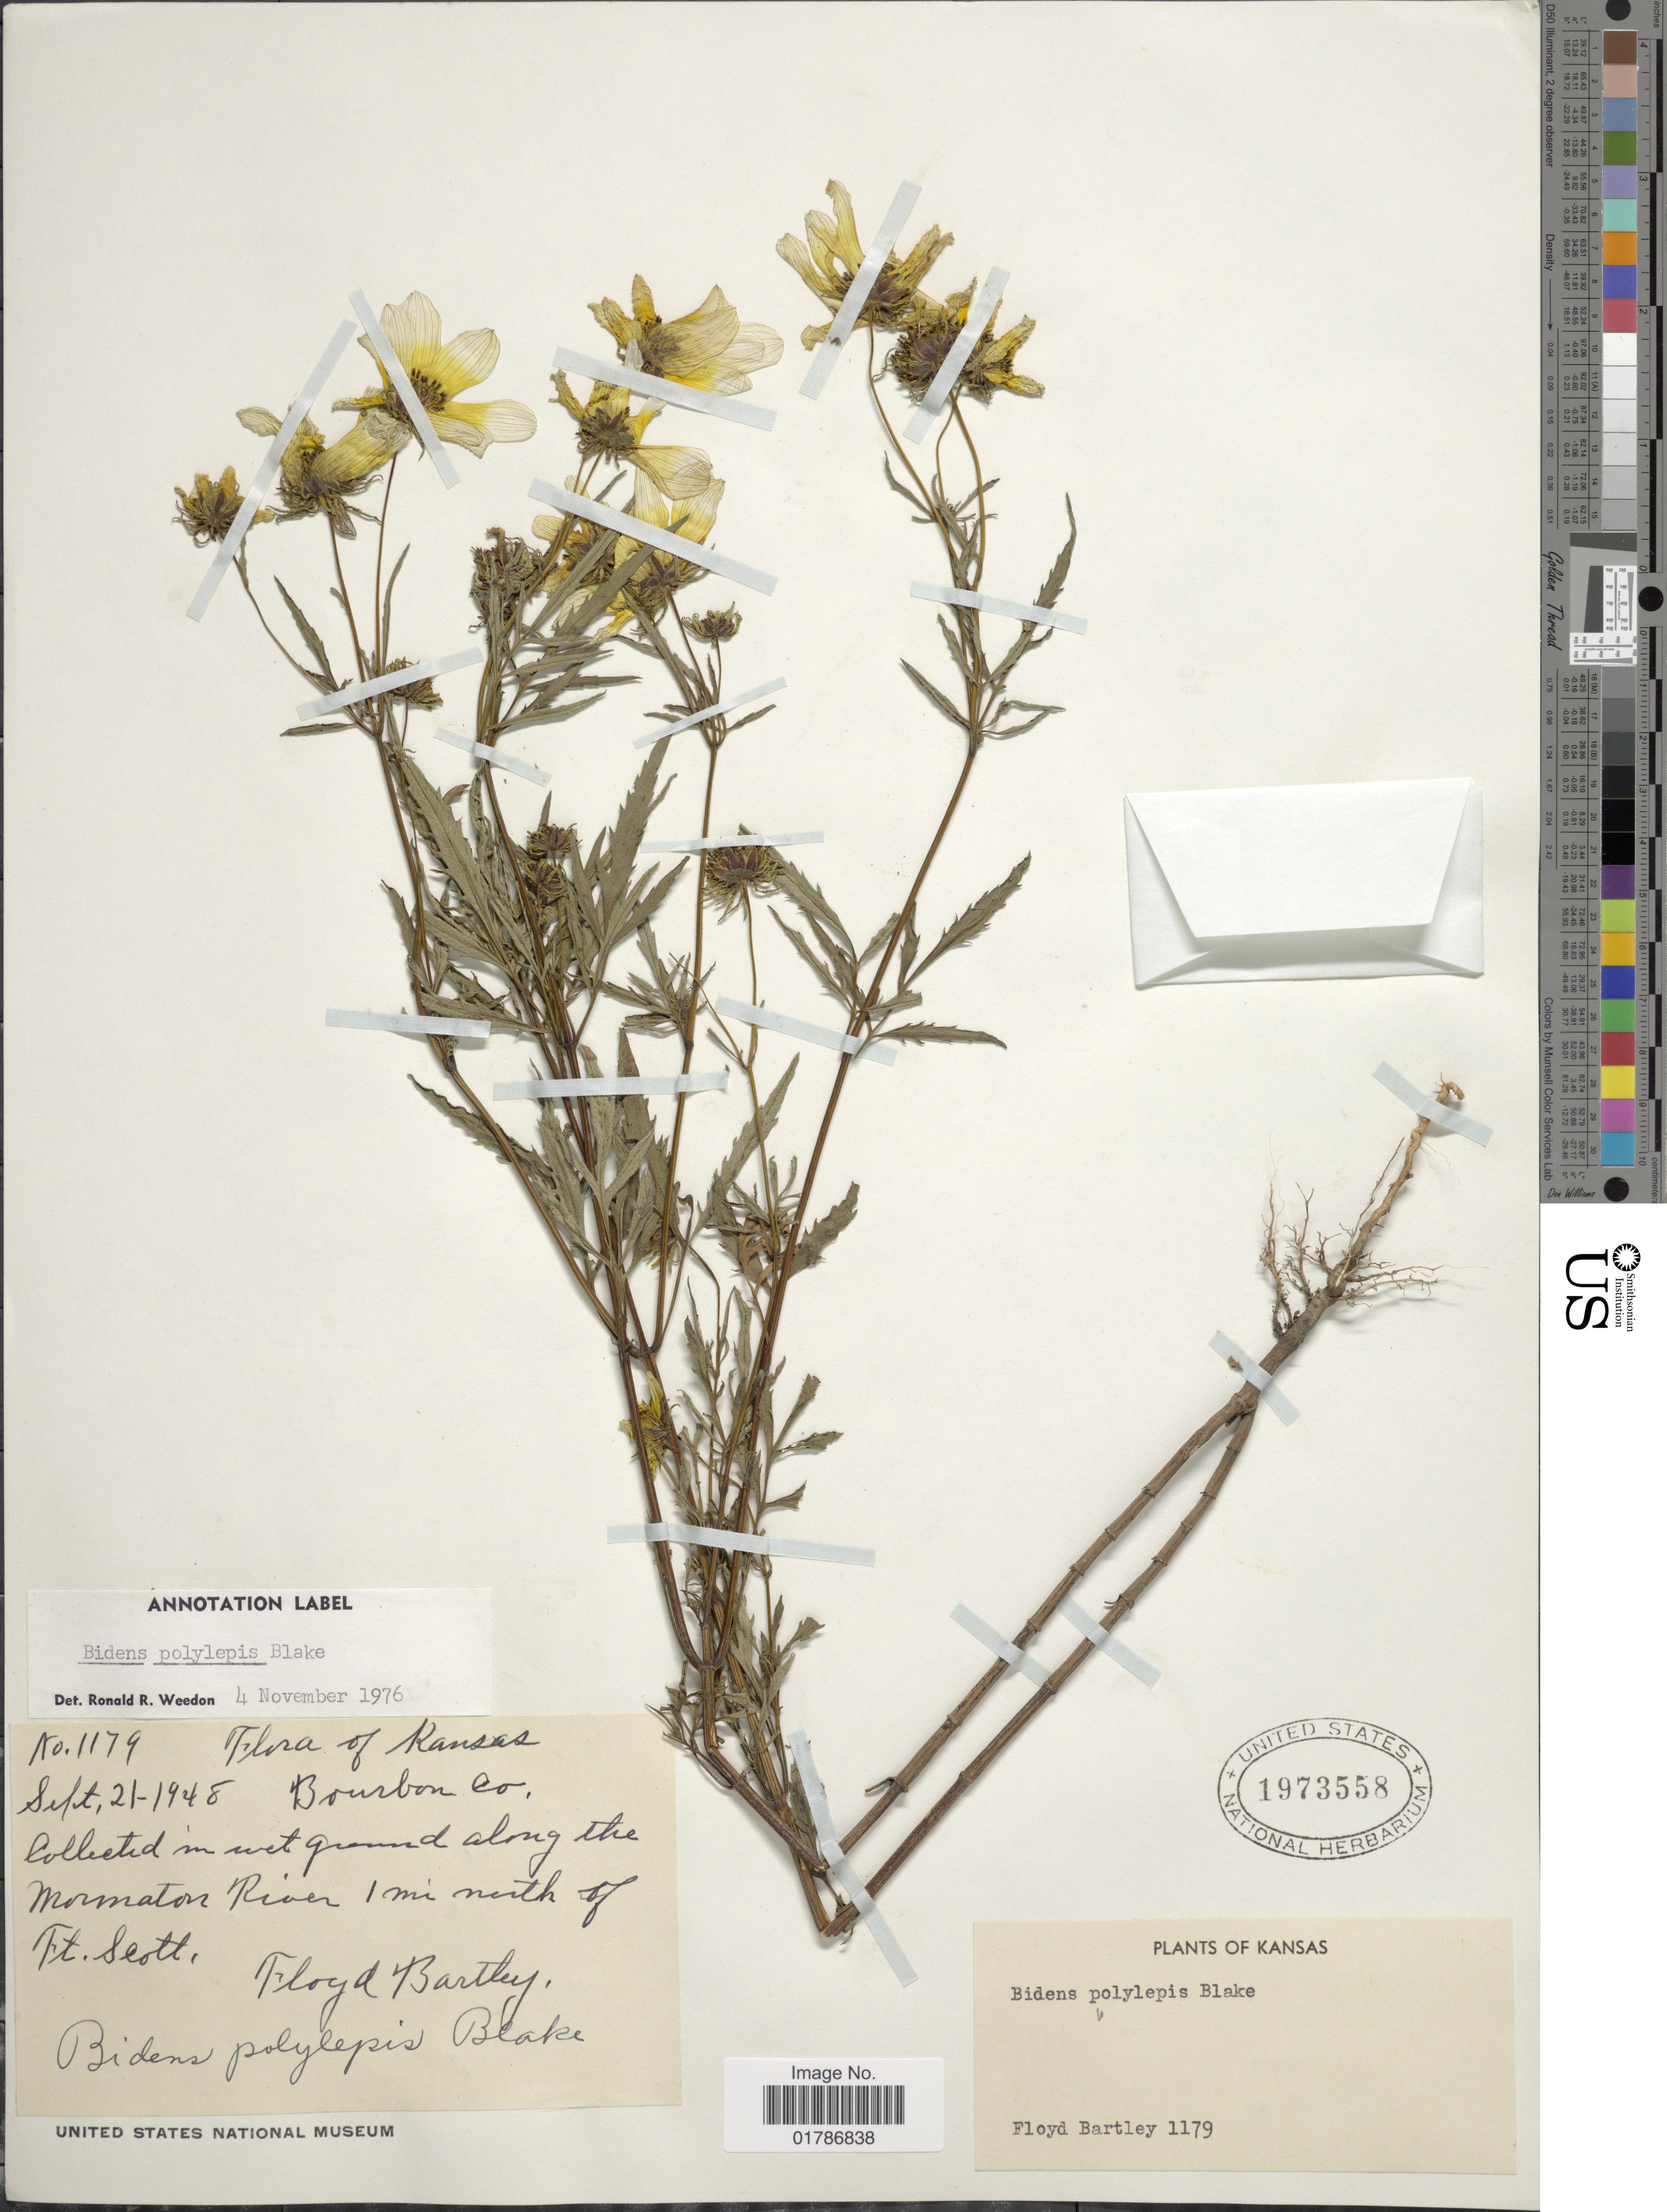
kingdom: Plantae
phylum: Tracheophyta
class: Magnoliopsida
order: Asterales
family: Asteraceae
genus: Bidens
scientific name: Bidens polylepis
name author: S.F. Blake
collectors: F. Bartley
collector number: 1179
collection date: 1948-09-21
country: United States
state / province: Kansas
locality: Bourbon Co., In wet ground along the Mormaton River 1 mi north of Ft. Scott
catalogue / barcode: US 1973558